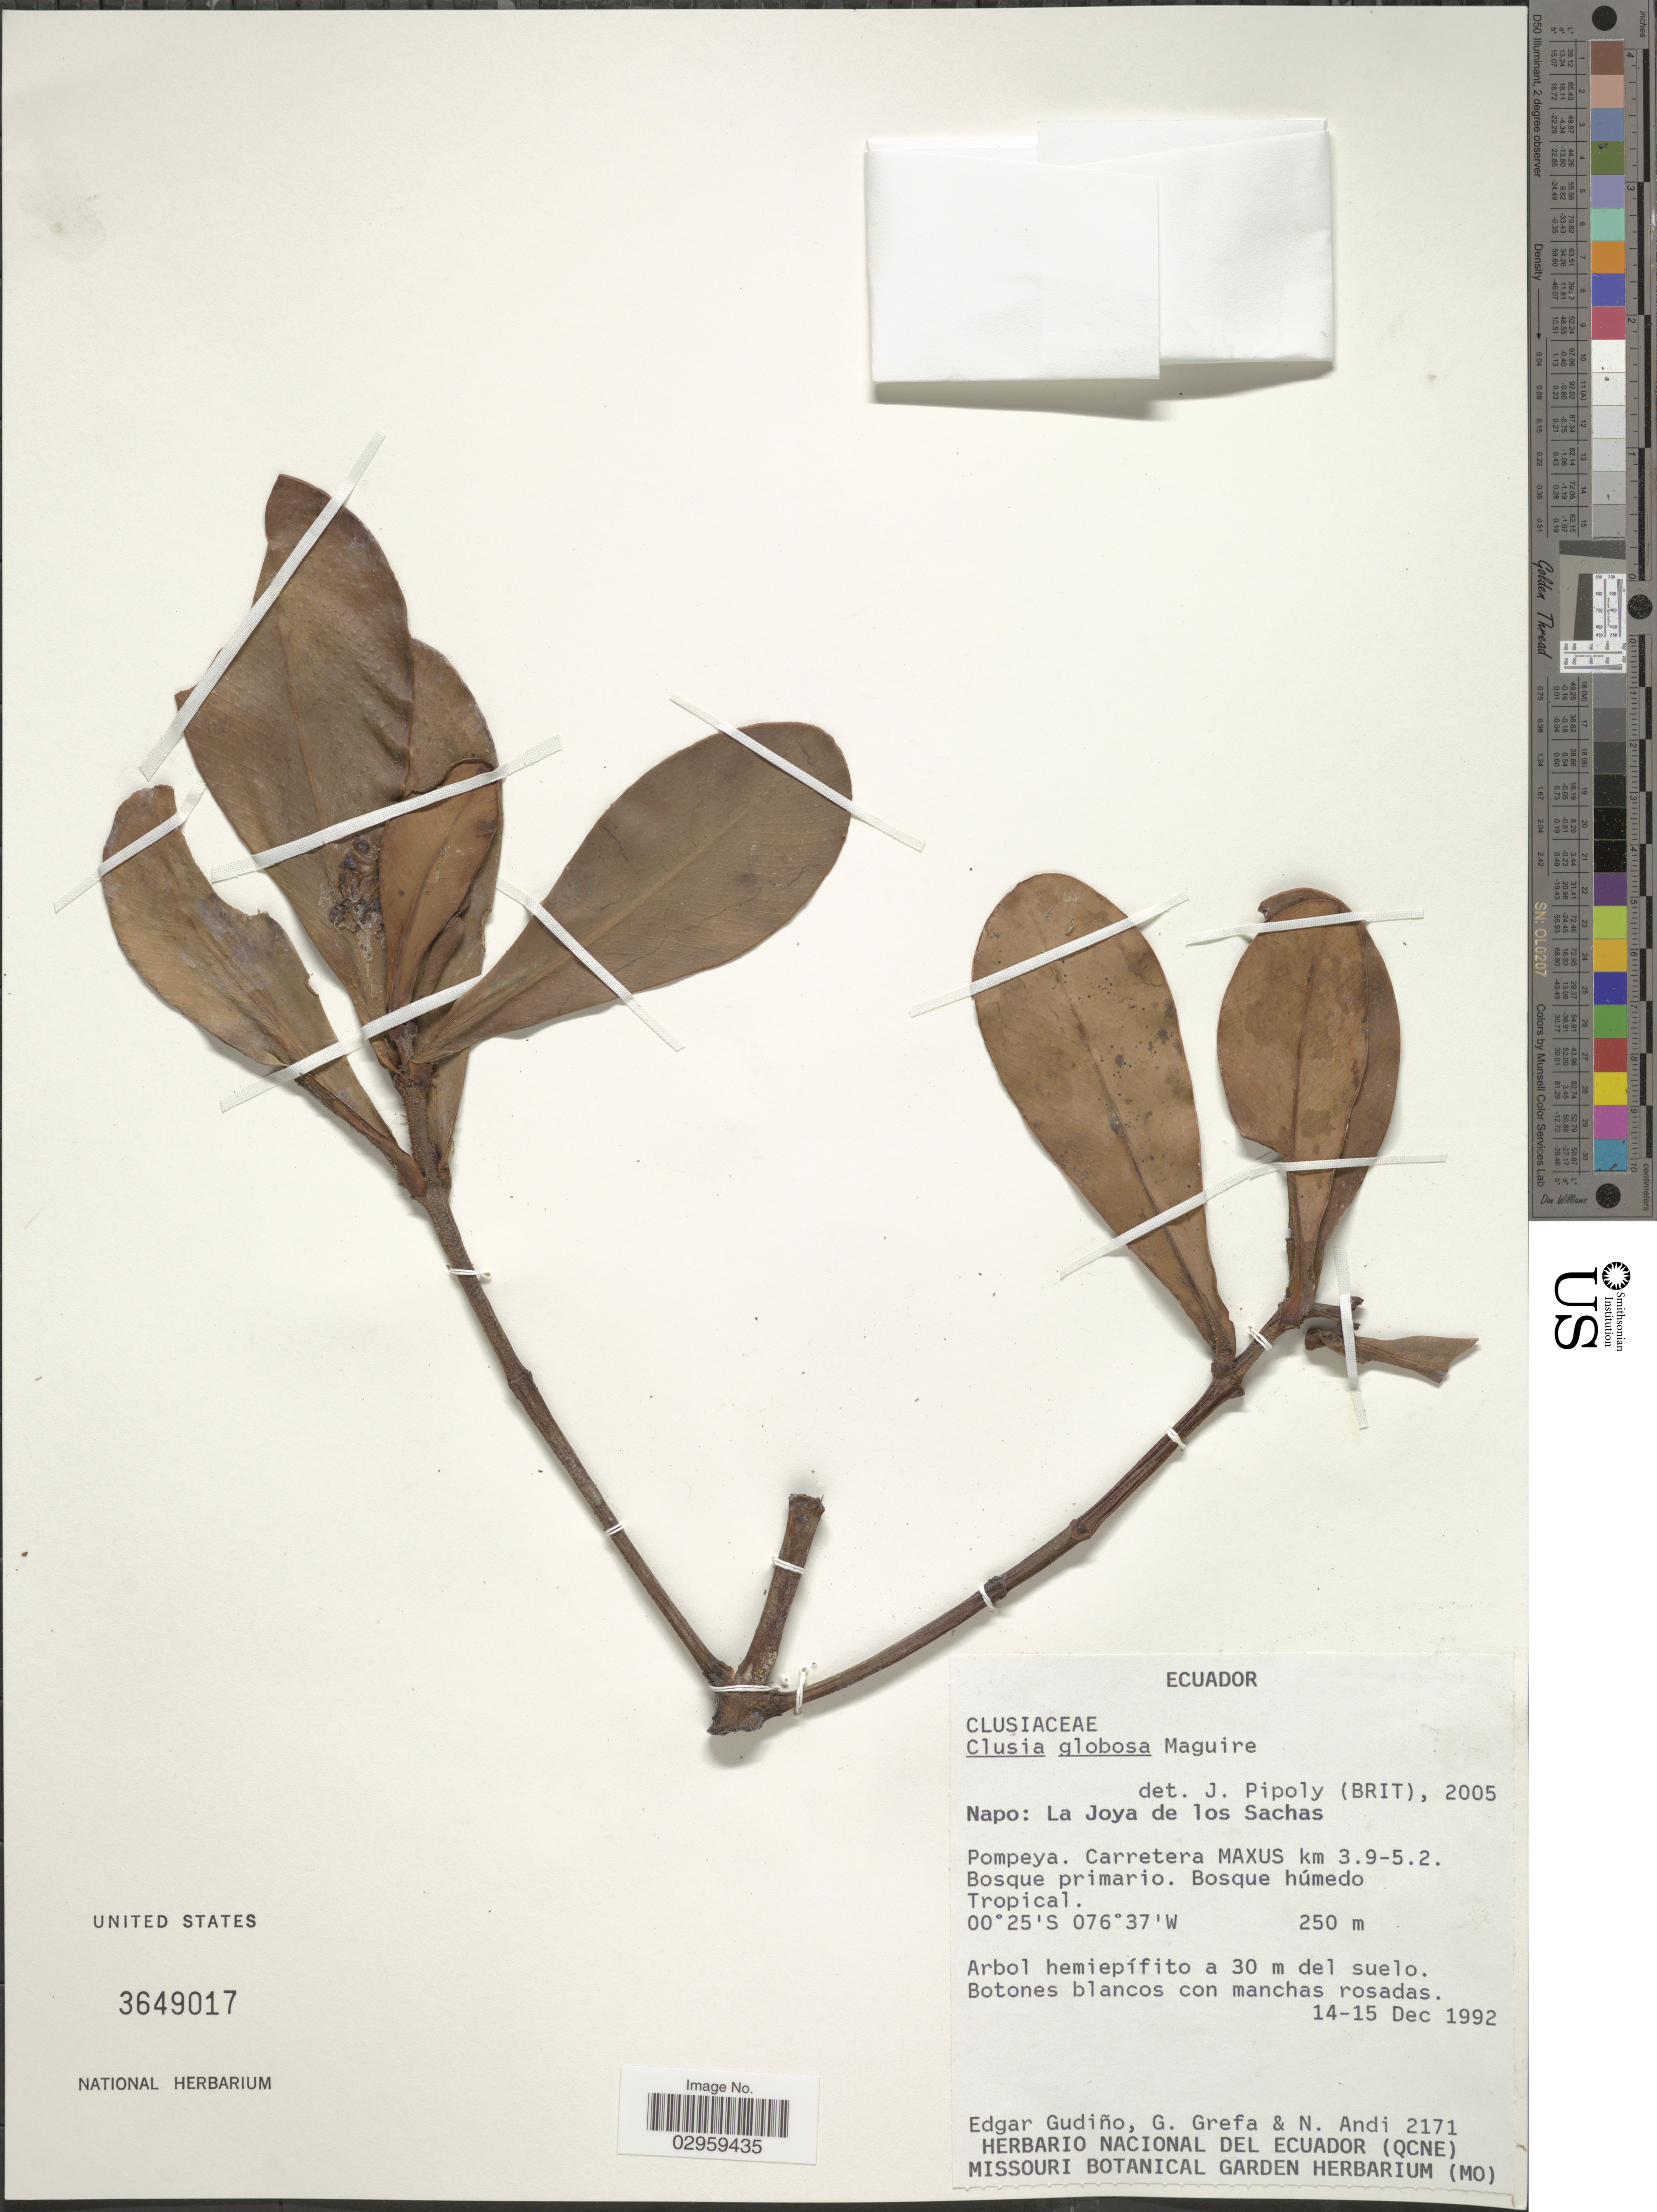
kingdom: Plantae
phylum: Tracheophyta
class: Magnoliopsida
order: Malpighiales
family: Clusiaceae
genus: Clusia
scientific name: Clusia globosa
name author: Maguire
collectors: E. Gudiño, G. Grefa & N. Andi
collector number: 2171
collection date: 1992-12-14/1992-12-15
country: Ecuador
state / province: Napo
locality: Napo: La Joya de los Sachas. Pompeya. Carretera Maxus km 3.9-5.2.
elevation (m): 250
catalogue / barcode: US 3649017